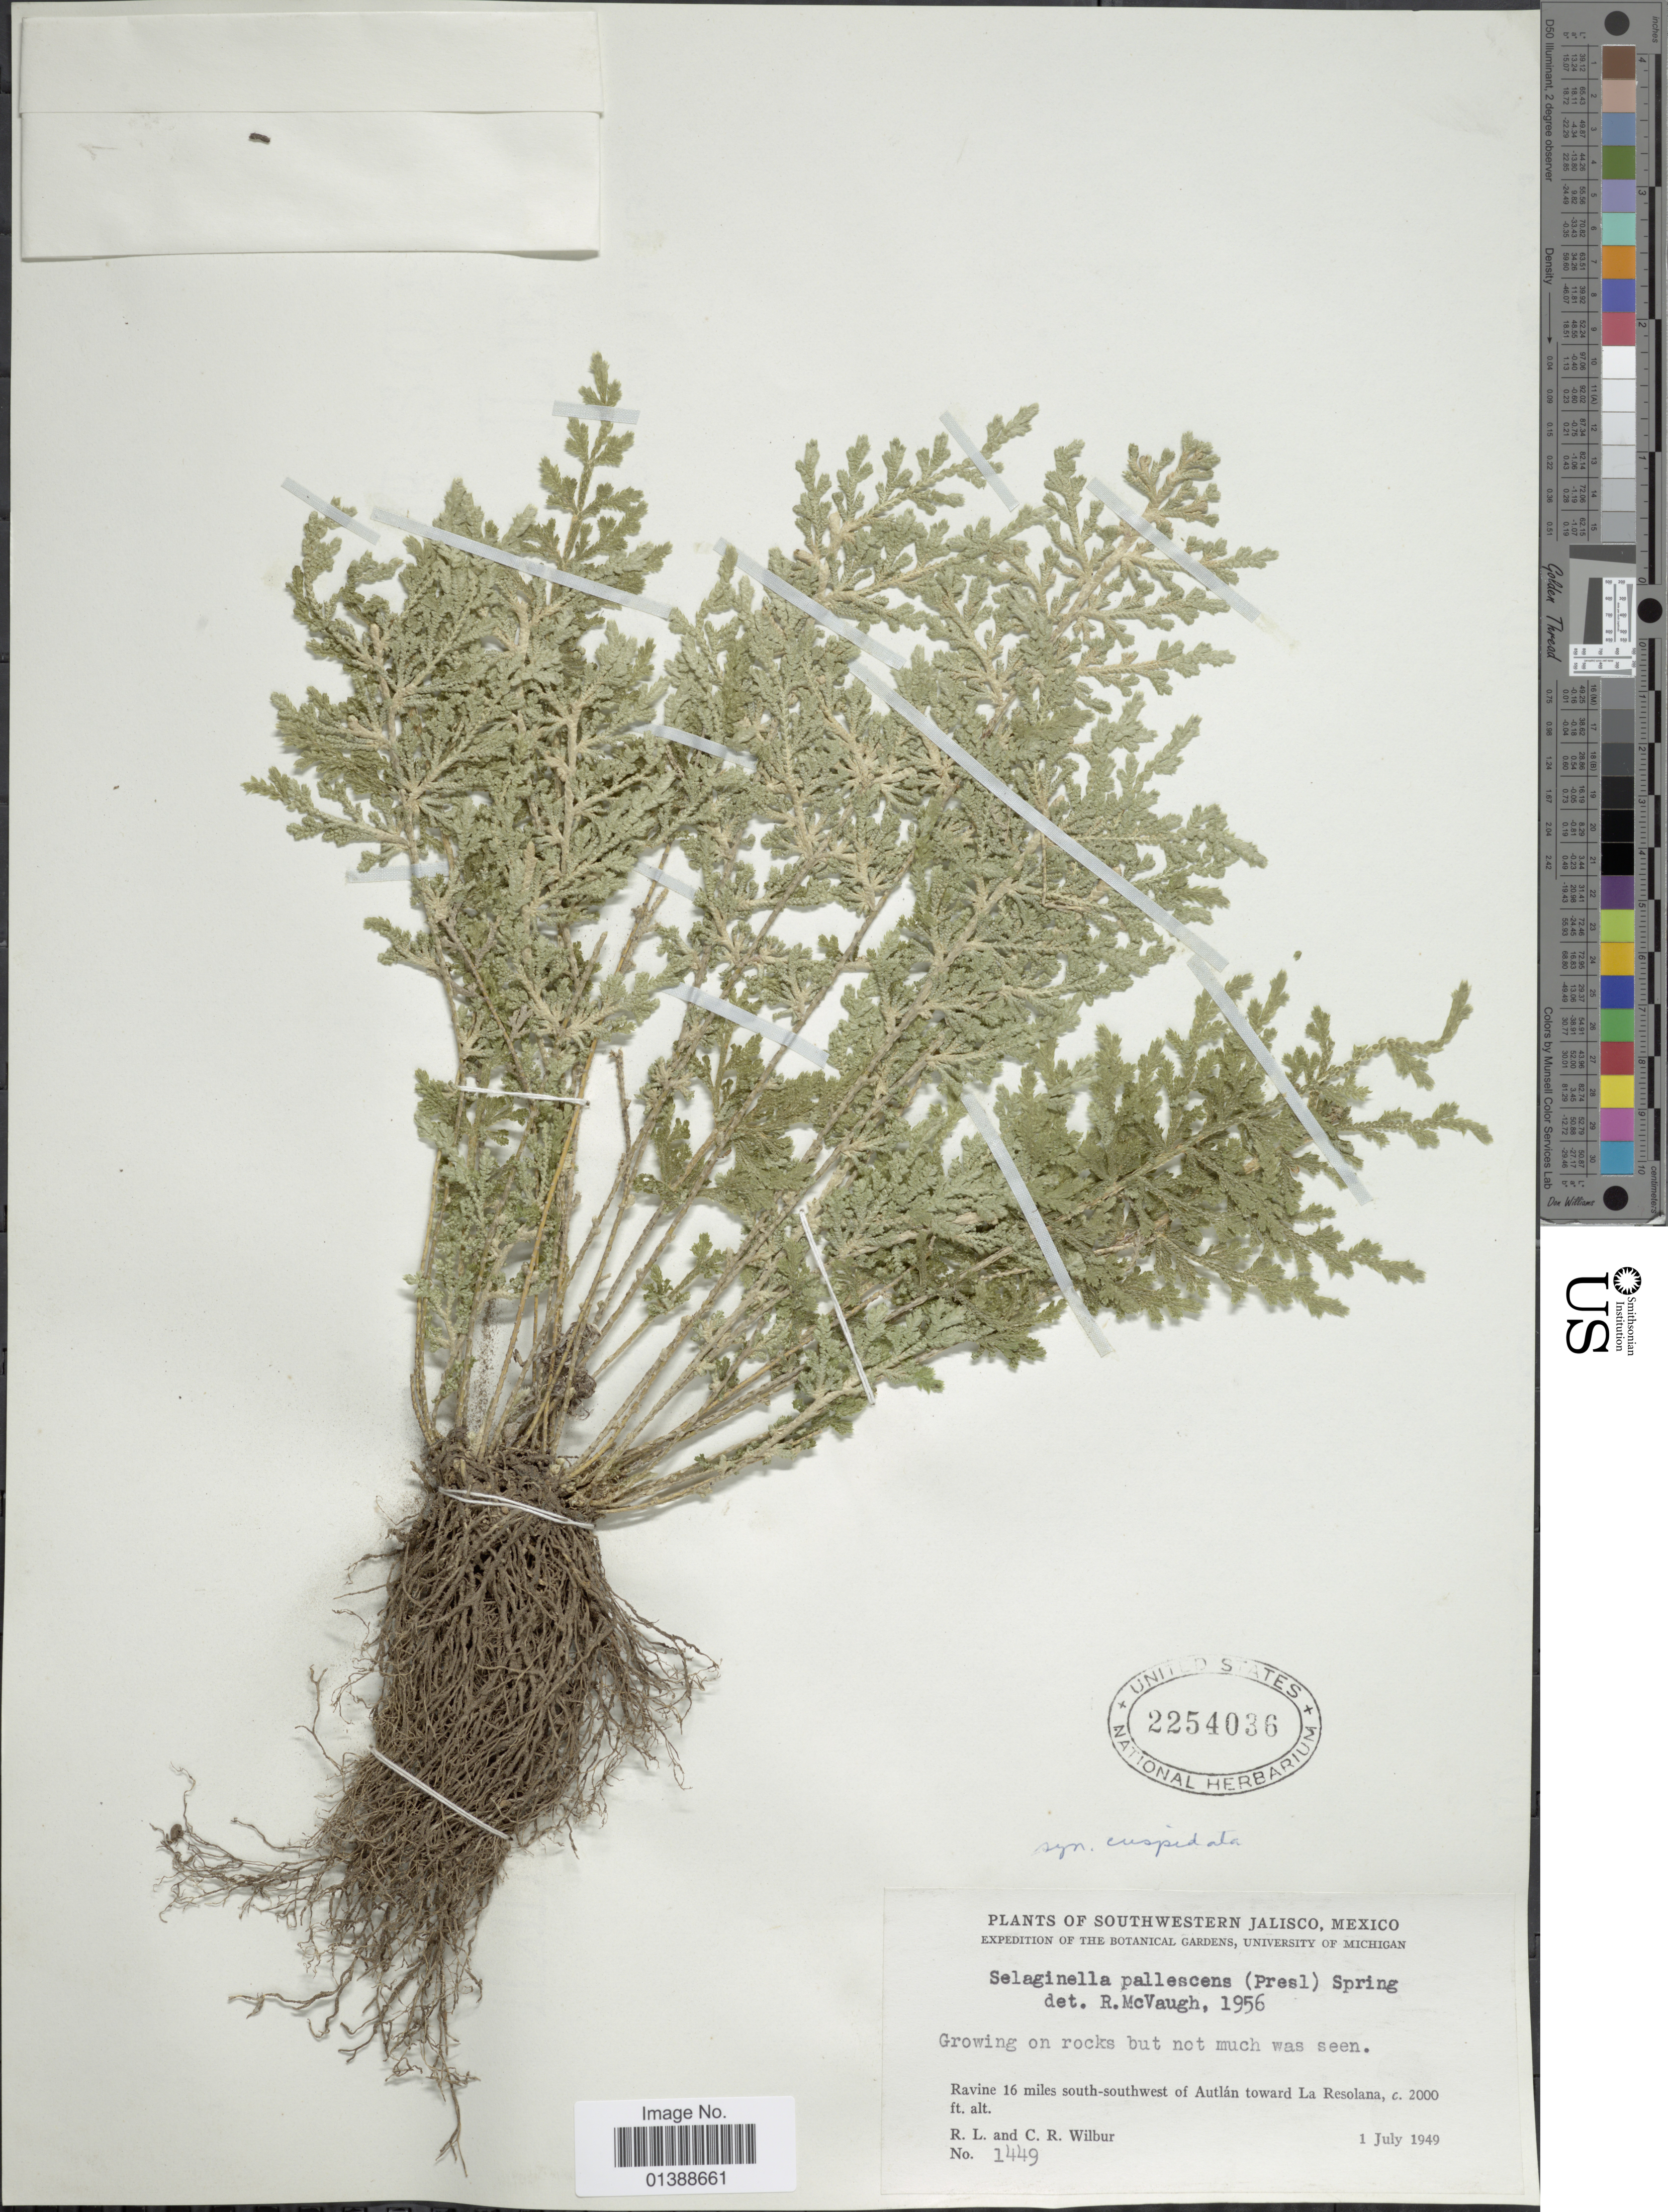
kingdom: Plantae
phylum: Tracheophyta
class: Lycopodiopsida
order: Selaginellales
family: Selaginellaceae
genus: Selaginella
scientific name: Selaginella pallescens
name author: (C. Presl) Spring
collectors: R. L. Wilbur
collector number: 1449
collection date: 1949-07-01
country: Mexico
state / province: Jalisco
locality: Southwestern Jalisco, Ravine 16 miles south-southwest of Autlán toward La Resolana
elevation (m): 610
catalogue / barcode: US 2254036